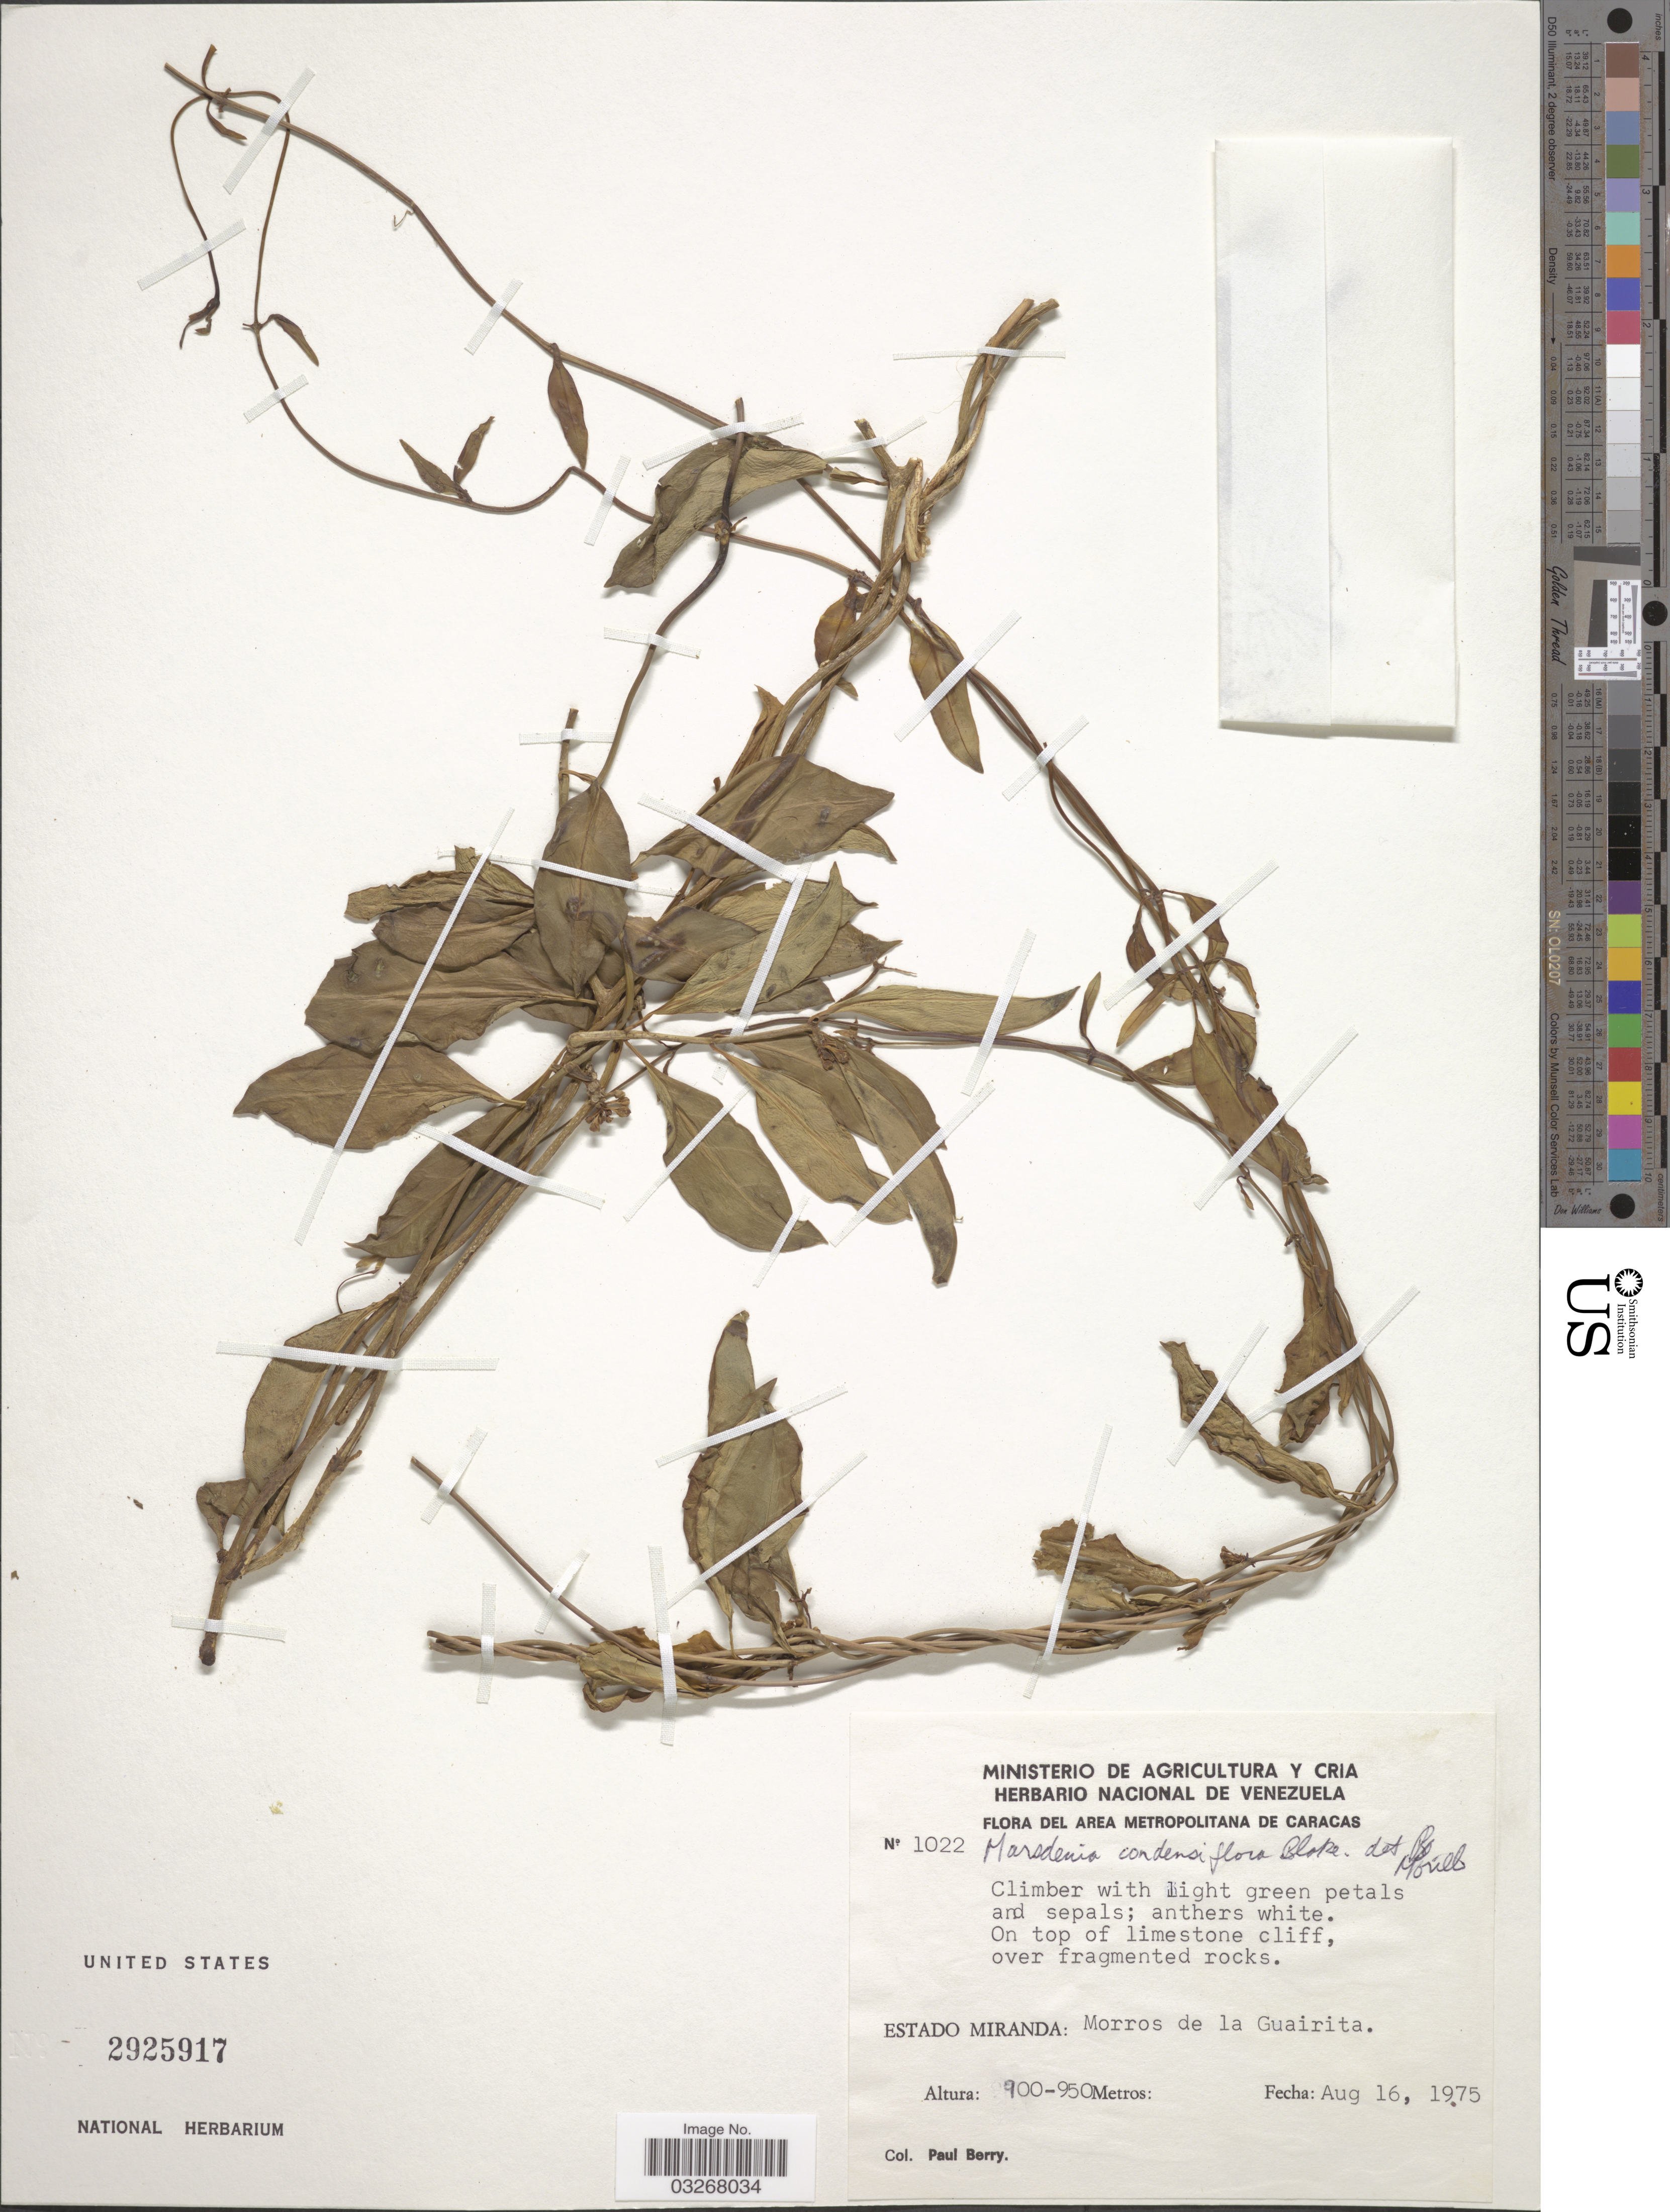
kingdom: Plantae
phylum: Tracheophyta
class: Magnoliopsida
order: Gentianales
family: Apocynaceae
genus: Marsdenia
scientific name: Marsdenia condensiflora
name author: S.F. Blake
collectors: P. T. Berry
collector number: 1022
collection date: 1975-08-16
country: Venezuela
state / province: Miranda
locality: Estado Miranda, Morros de la Guairita.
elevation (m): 900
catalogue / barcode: US 2925917